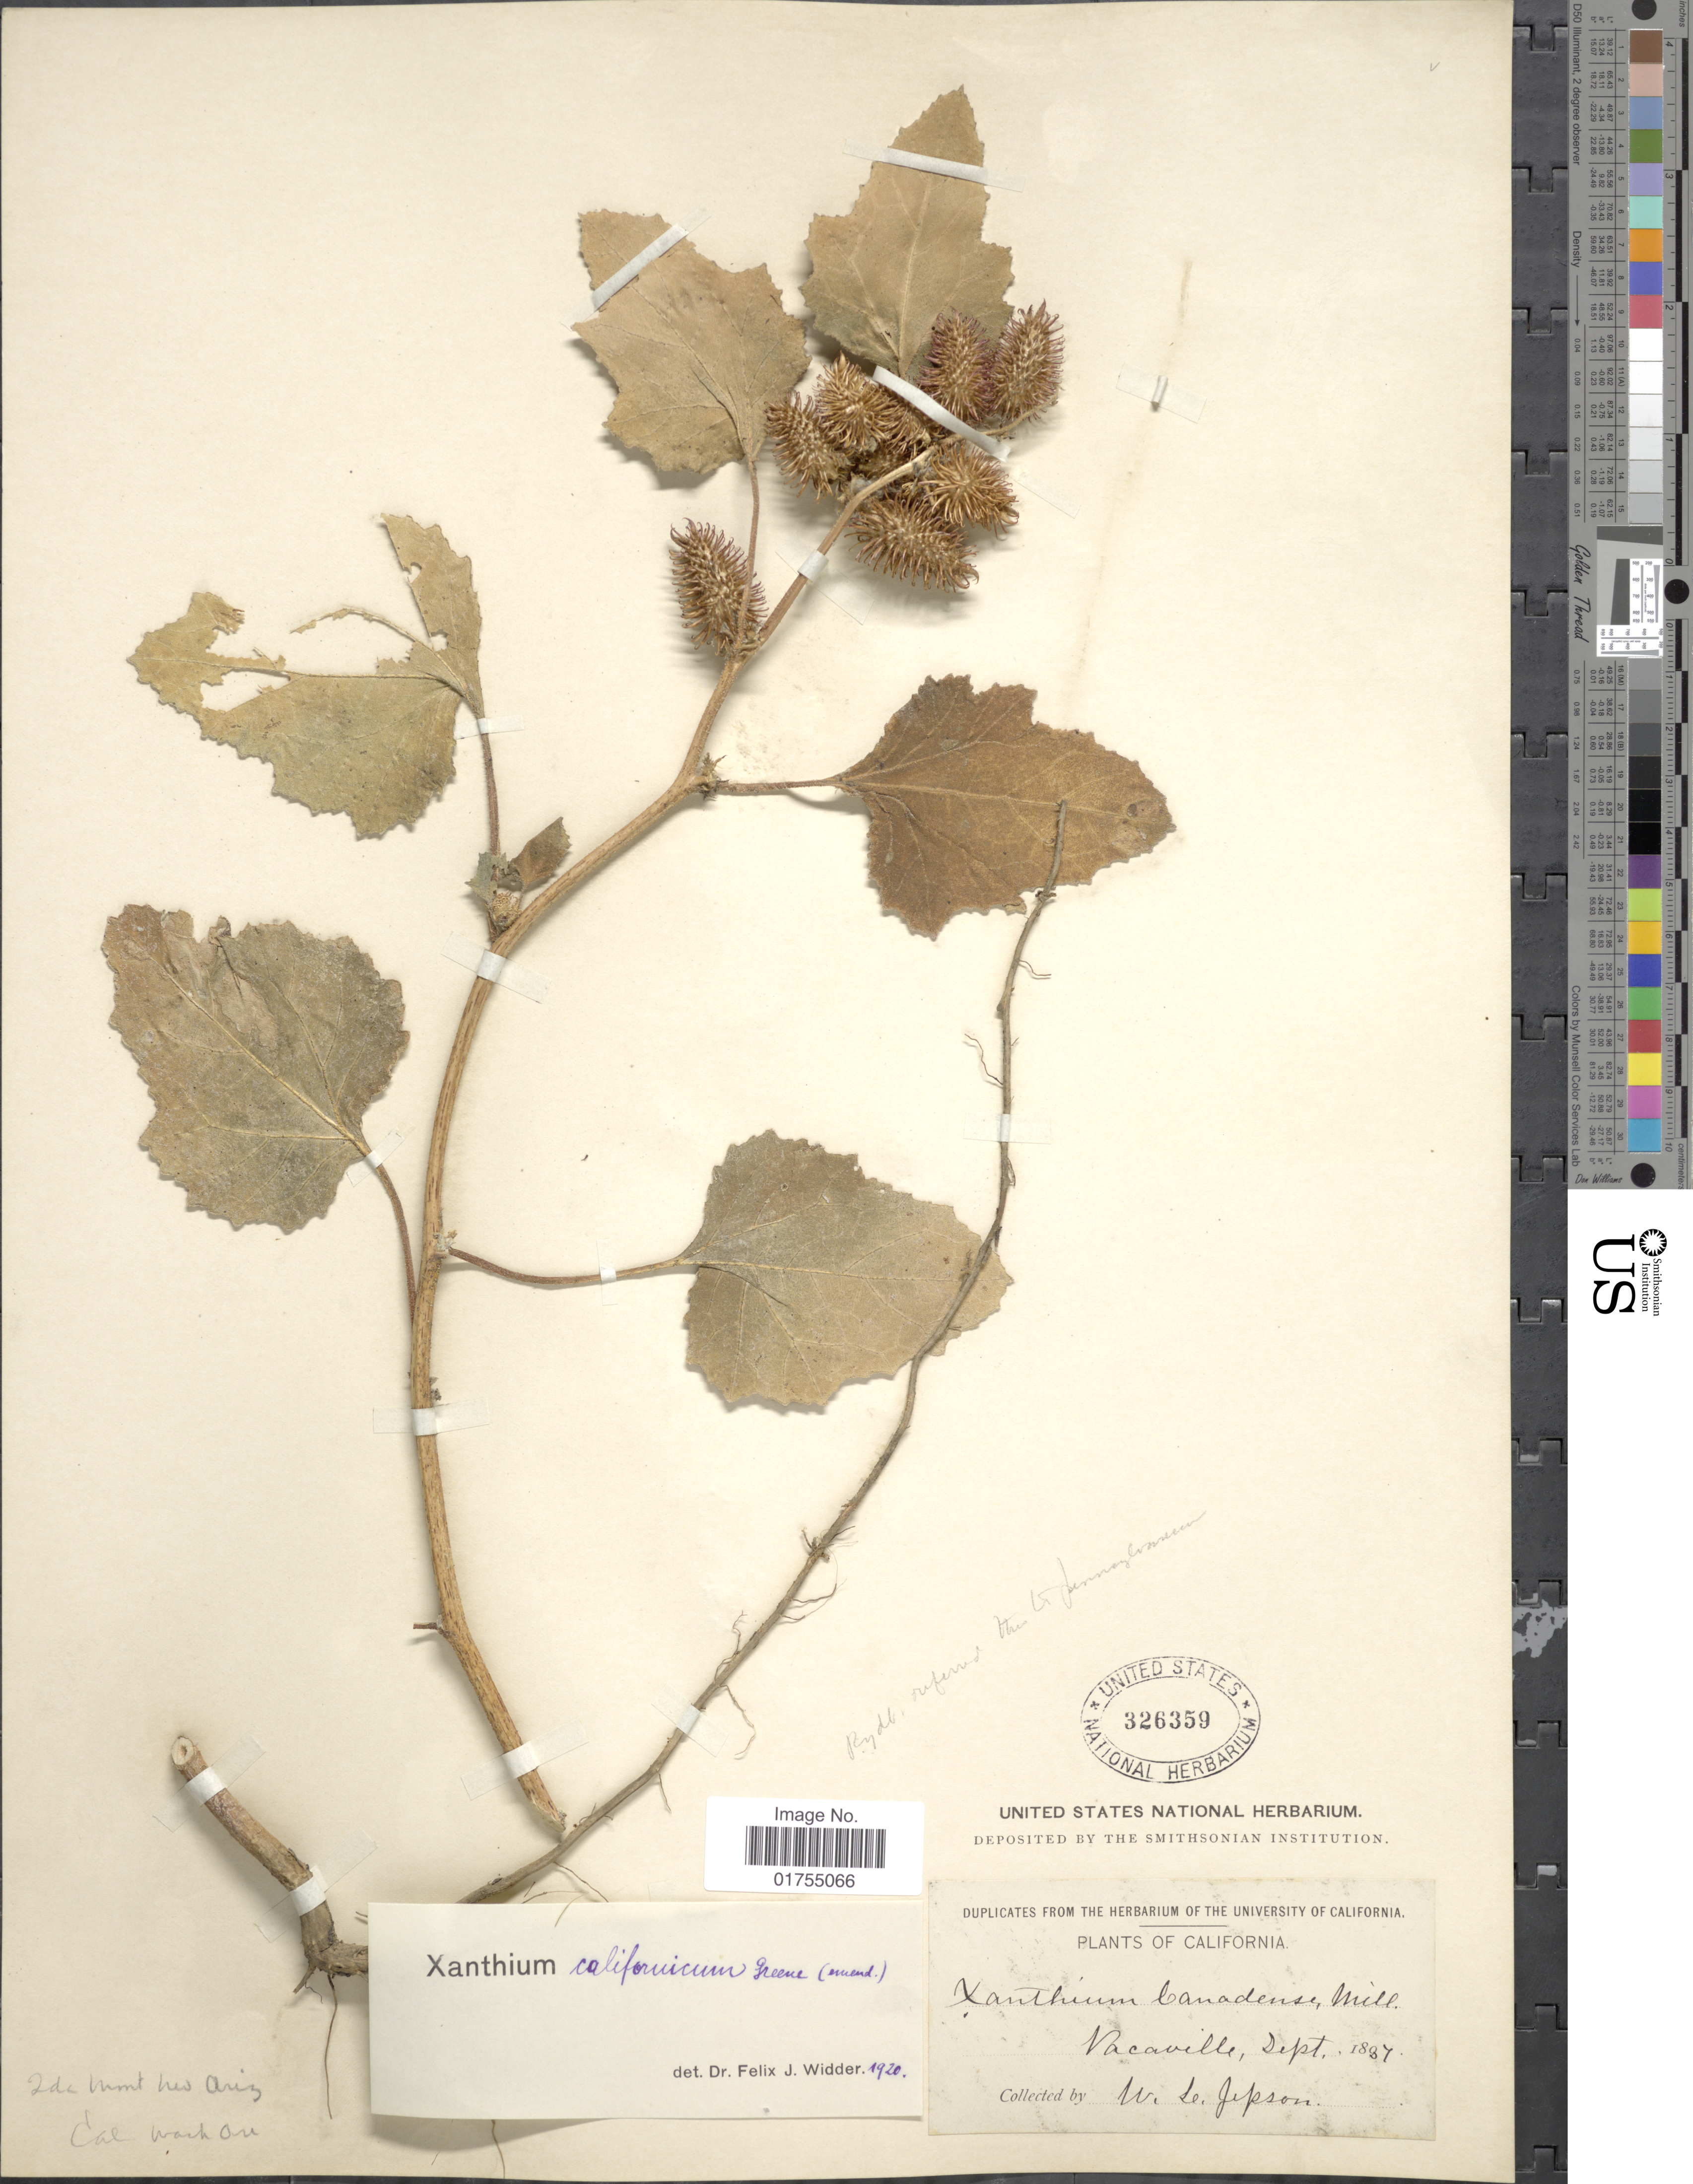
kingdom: Plantae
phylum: Tracheophyta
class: Magnoliopsida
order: Asterales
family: Asteraceae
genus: Xanthium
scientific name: Xanthium californicum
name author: Greene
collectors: W. L. Jepson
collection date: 1887-09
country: United States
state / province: California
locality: Vacaville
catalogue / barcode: US 326359